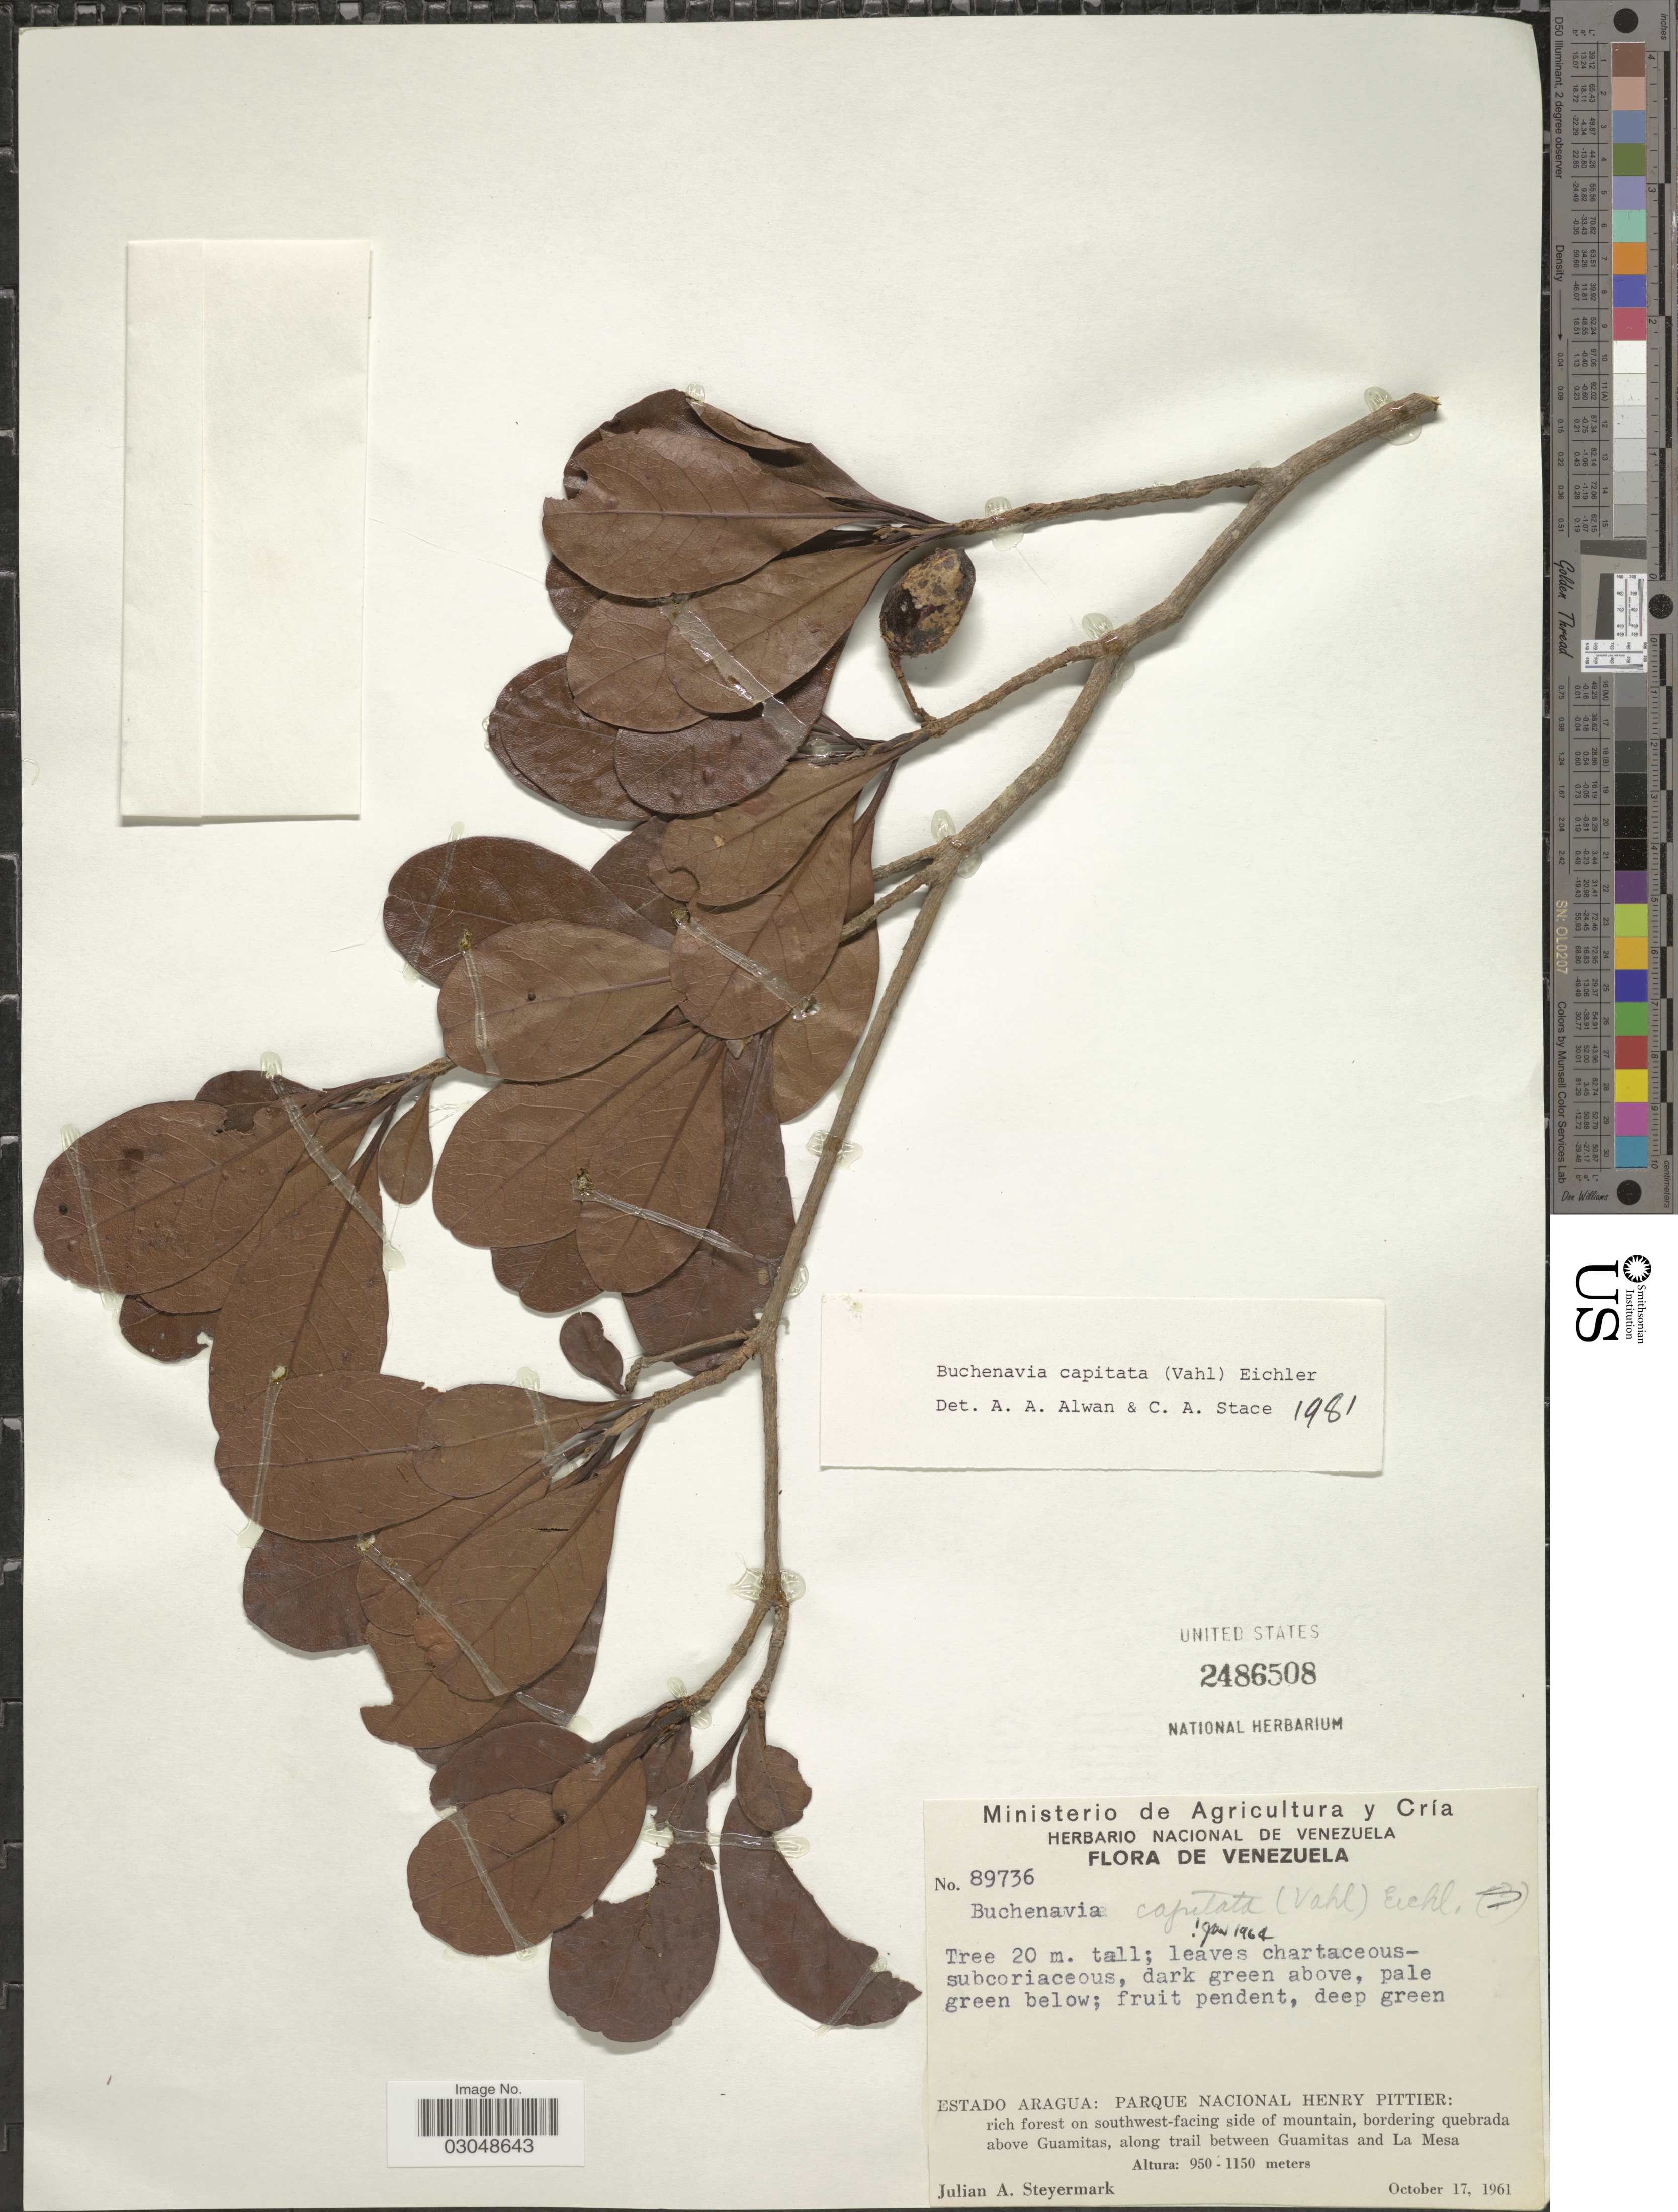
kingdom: Plantae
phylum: Tracheophyta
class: Magnoliopsida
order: Myrtales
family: Combretaceae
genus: Terminalia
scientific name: Terminalia tetraphylla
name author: (Aubl.) Gere & Boatwr.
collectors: J. Steyermark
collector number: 89736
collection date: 1961-10-17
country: Venezuela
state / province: Aragua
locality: Parque Nacional Henry Pittier: rich forest on southwest-facing side of mountain, bordering quebrada above Guamitas, along trail between Guamitas and La Mesa.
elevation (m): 950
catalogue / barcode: US 2486508